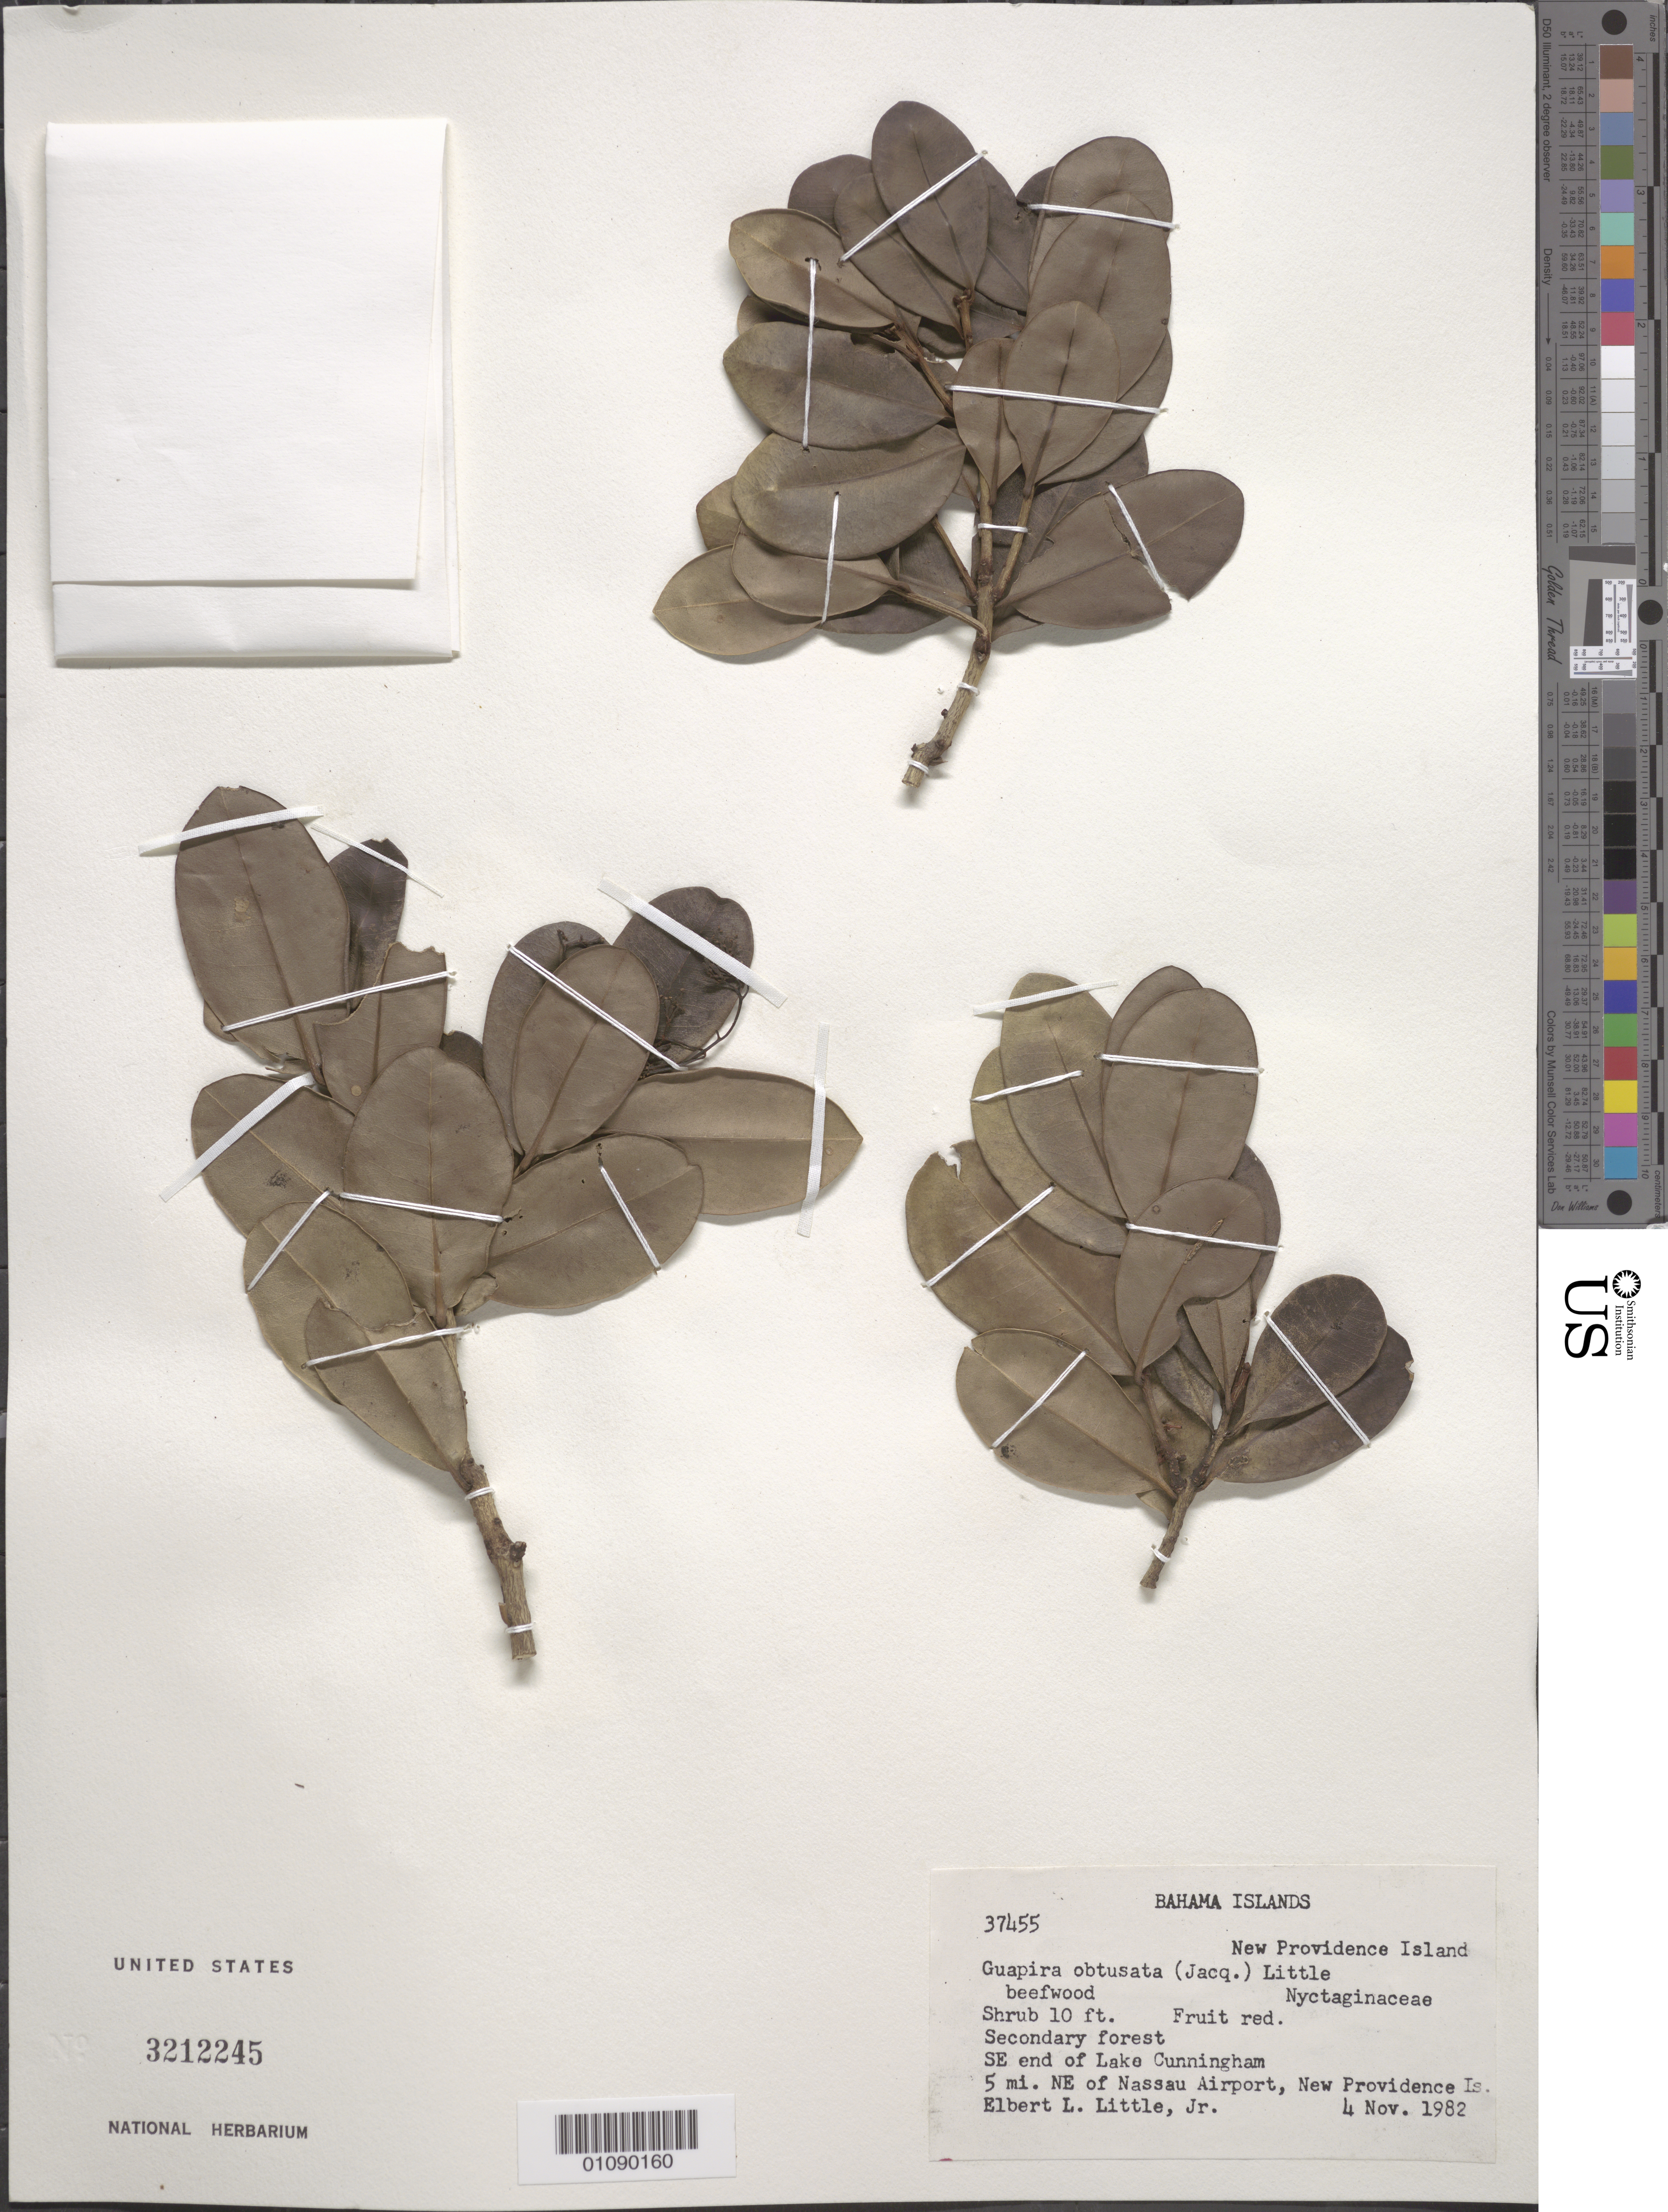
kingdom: Plantae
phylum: Tracheophyta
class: Magnoliopsida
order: Caryophyllales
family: Nyctaginaceae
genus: Guapira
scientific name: Guapira obtusata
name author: (Jacq.) Little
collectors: E. L. Little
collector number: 37455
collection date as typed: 04 Nov 1982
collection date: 1982-11-04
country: Bahamas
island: New Providence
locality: SE of Lake Cunningham. 5 mi. NE of Nassau Airport.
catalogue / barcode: US 3213345